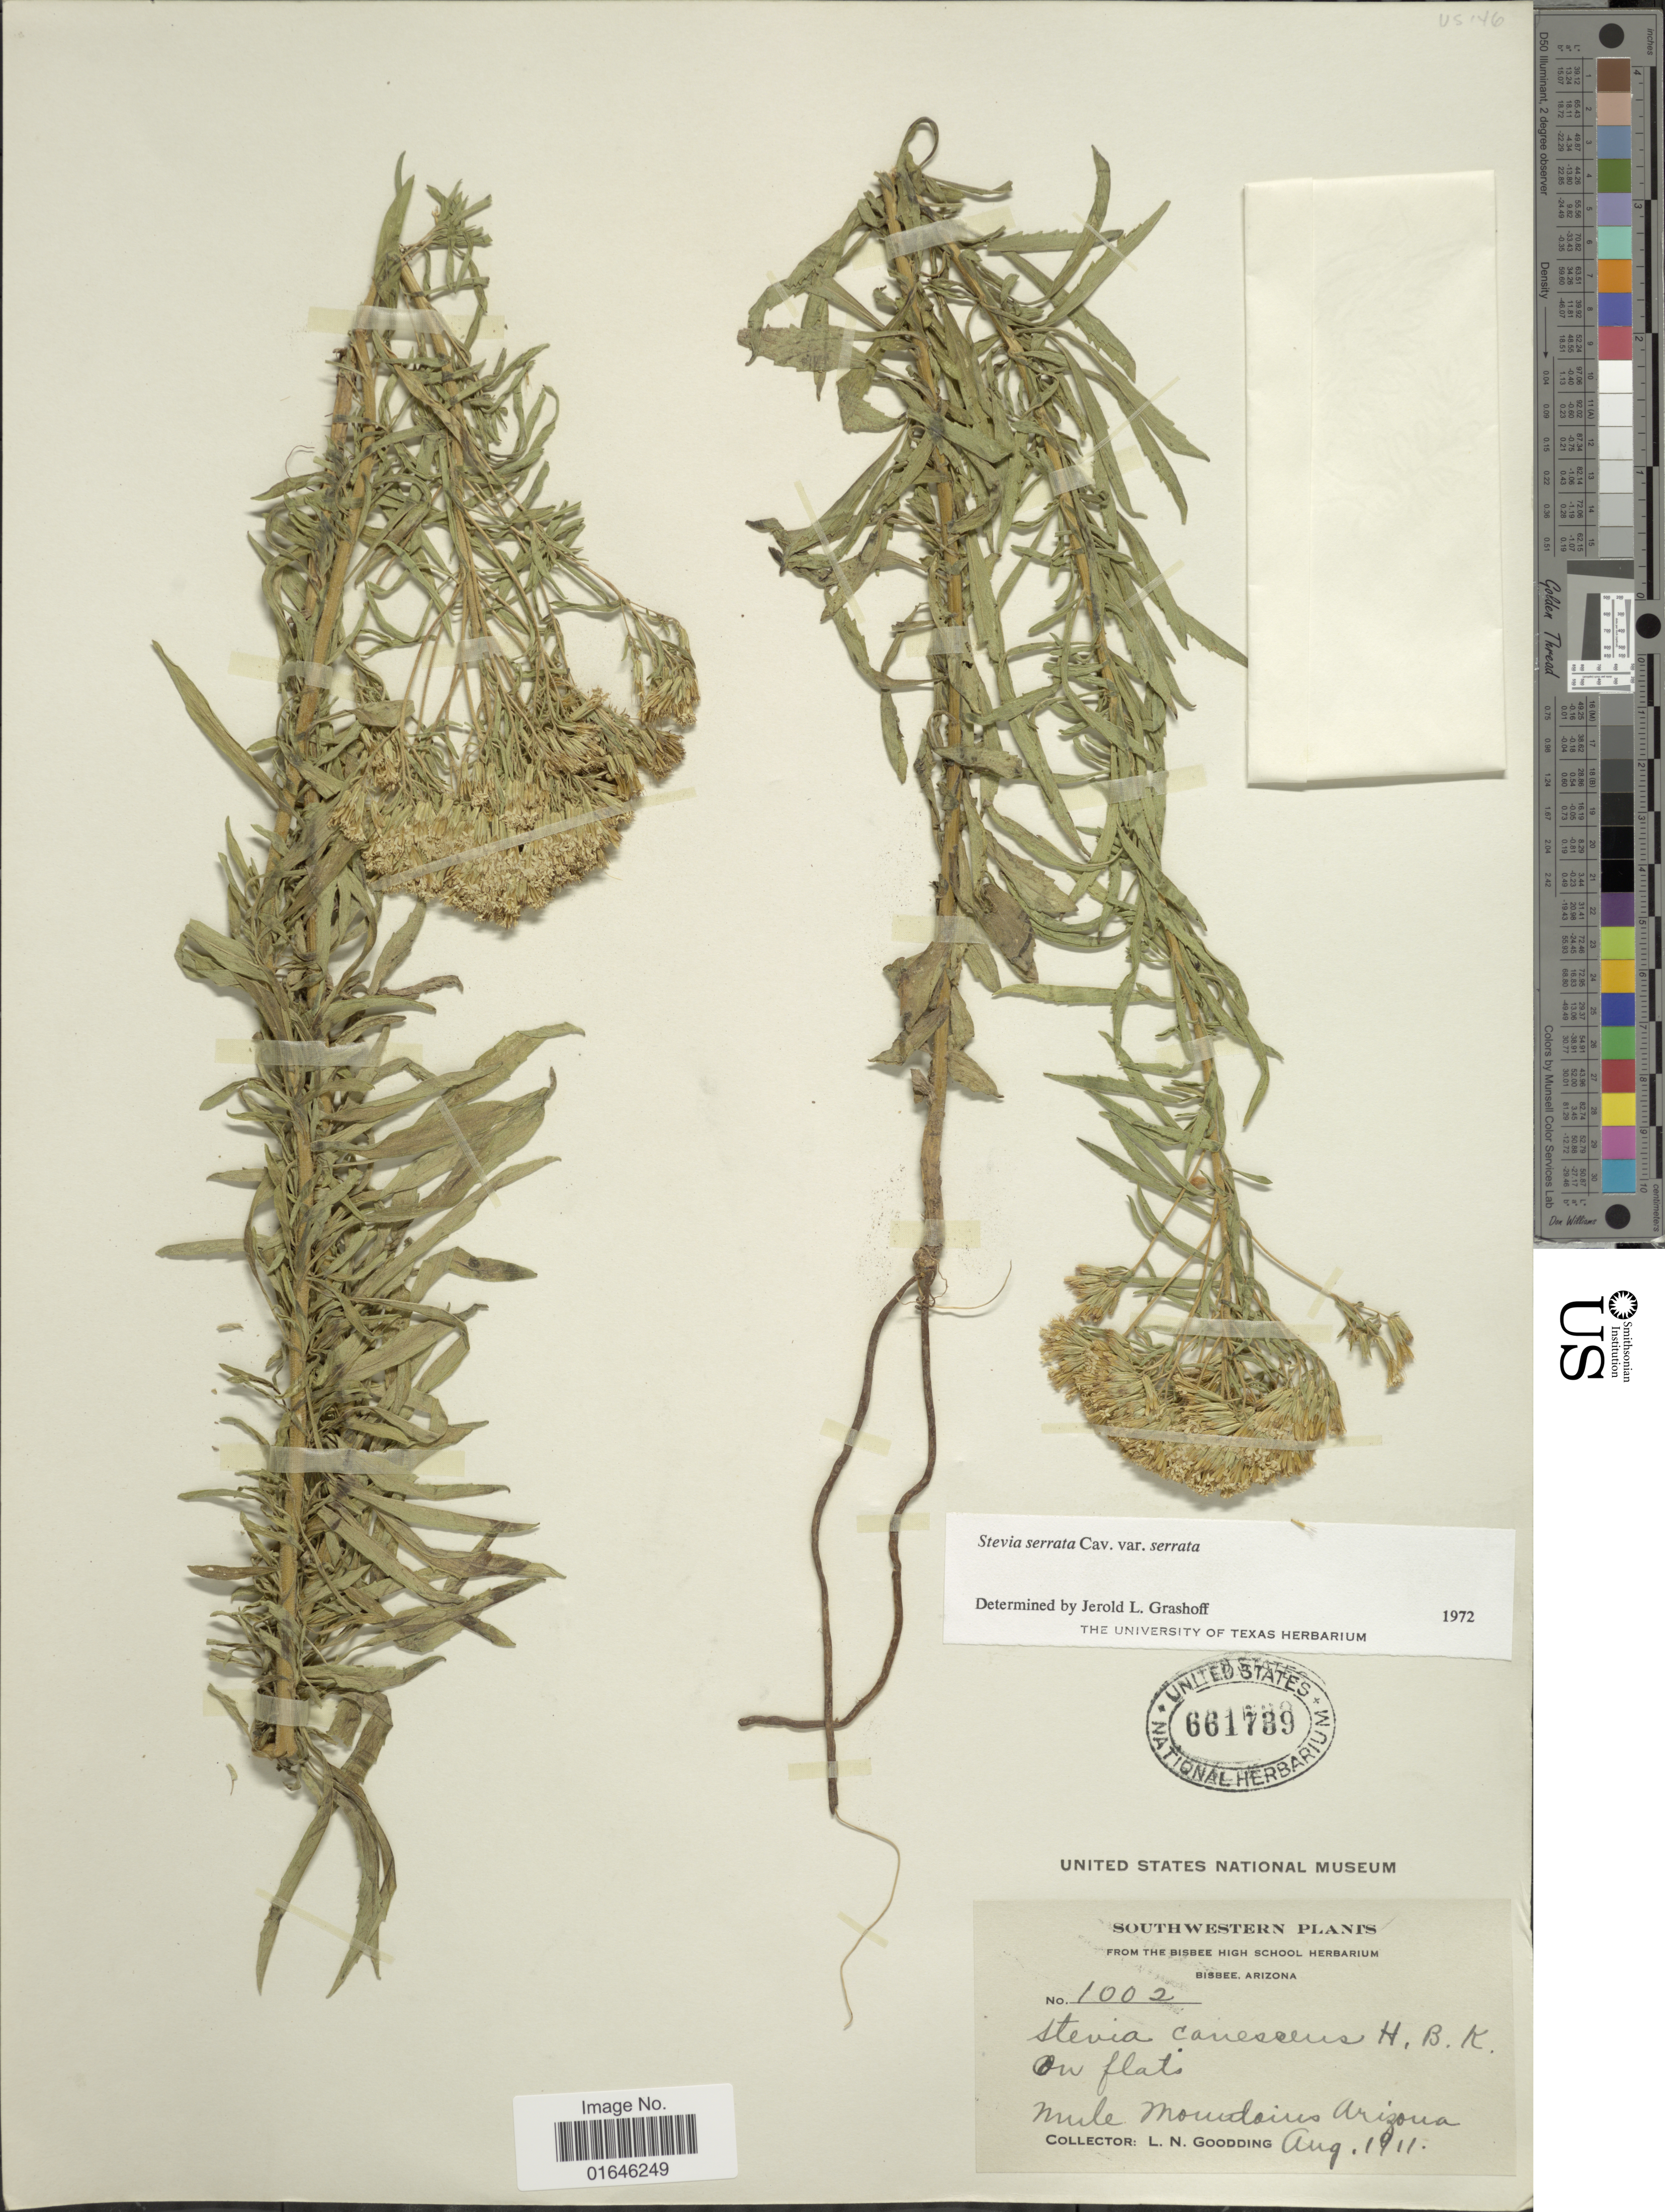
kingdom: Plantae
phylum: Tracheophyta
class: Magnoliopsida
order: Asterales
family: Asteraceae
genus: Stevia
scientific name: Stevia serrata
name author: Cav.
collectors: L. N. Goodding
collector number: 1002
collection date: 1911-08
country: United States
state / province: Arizona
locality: On flats Mule Mountains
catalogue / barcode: US 661739